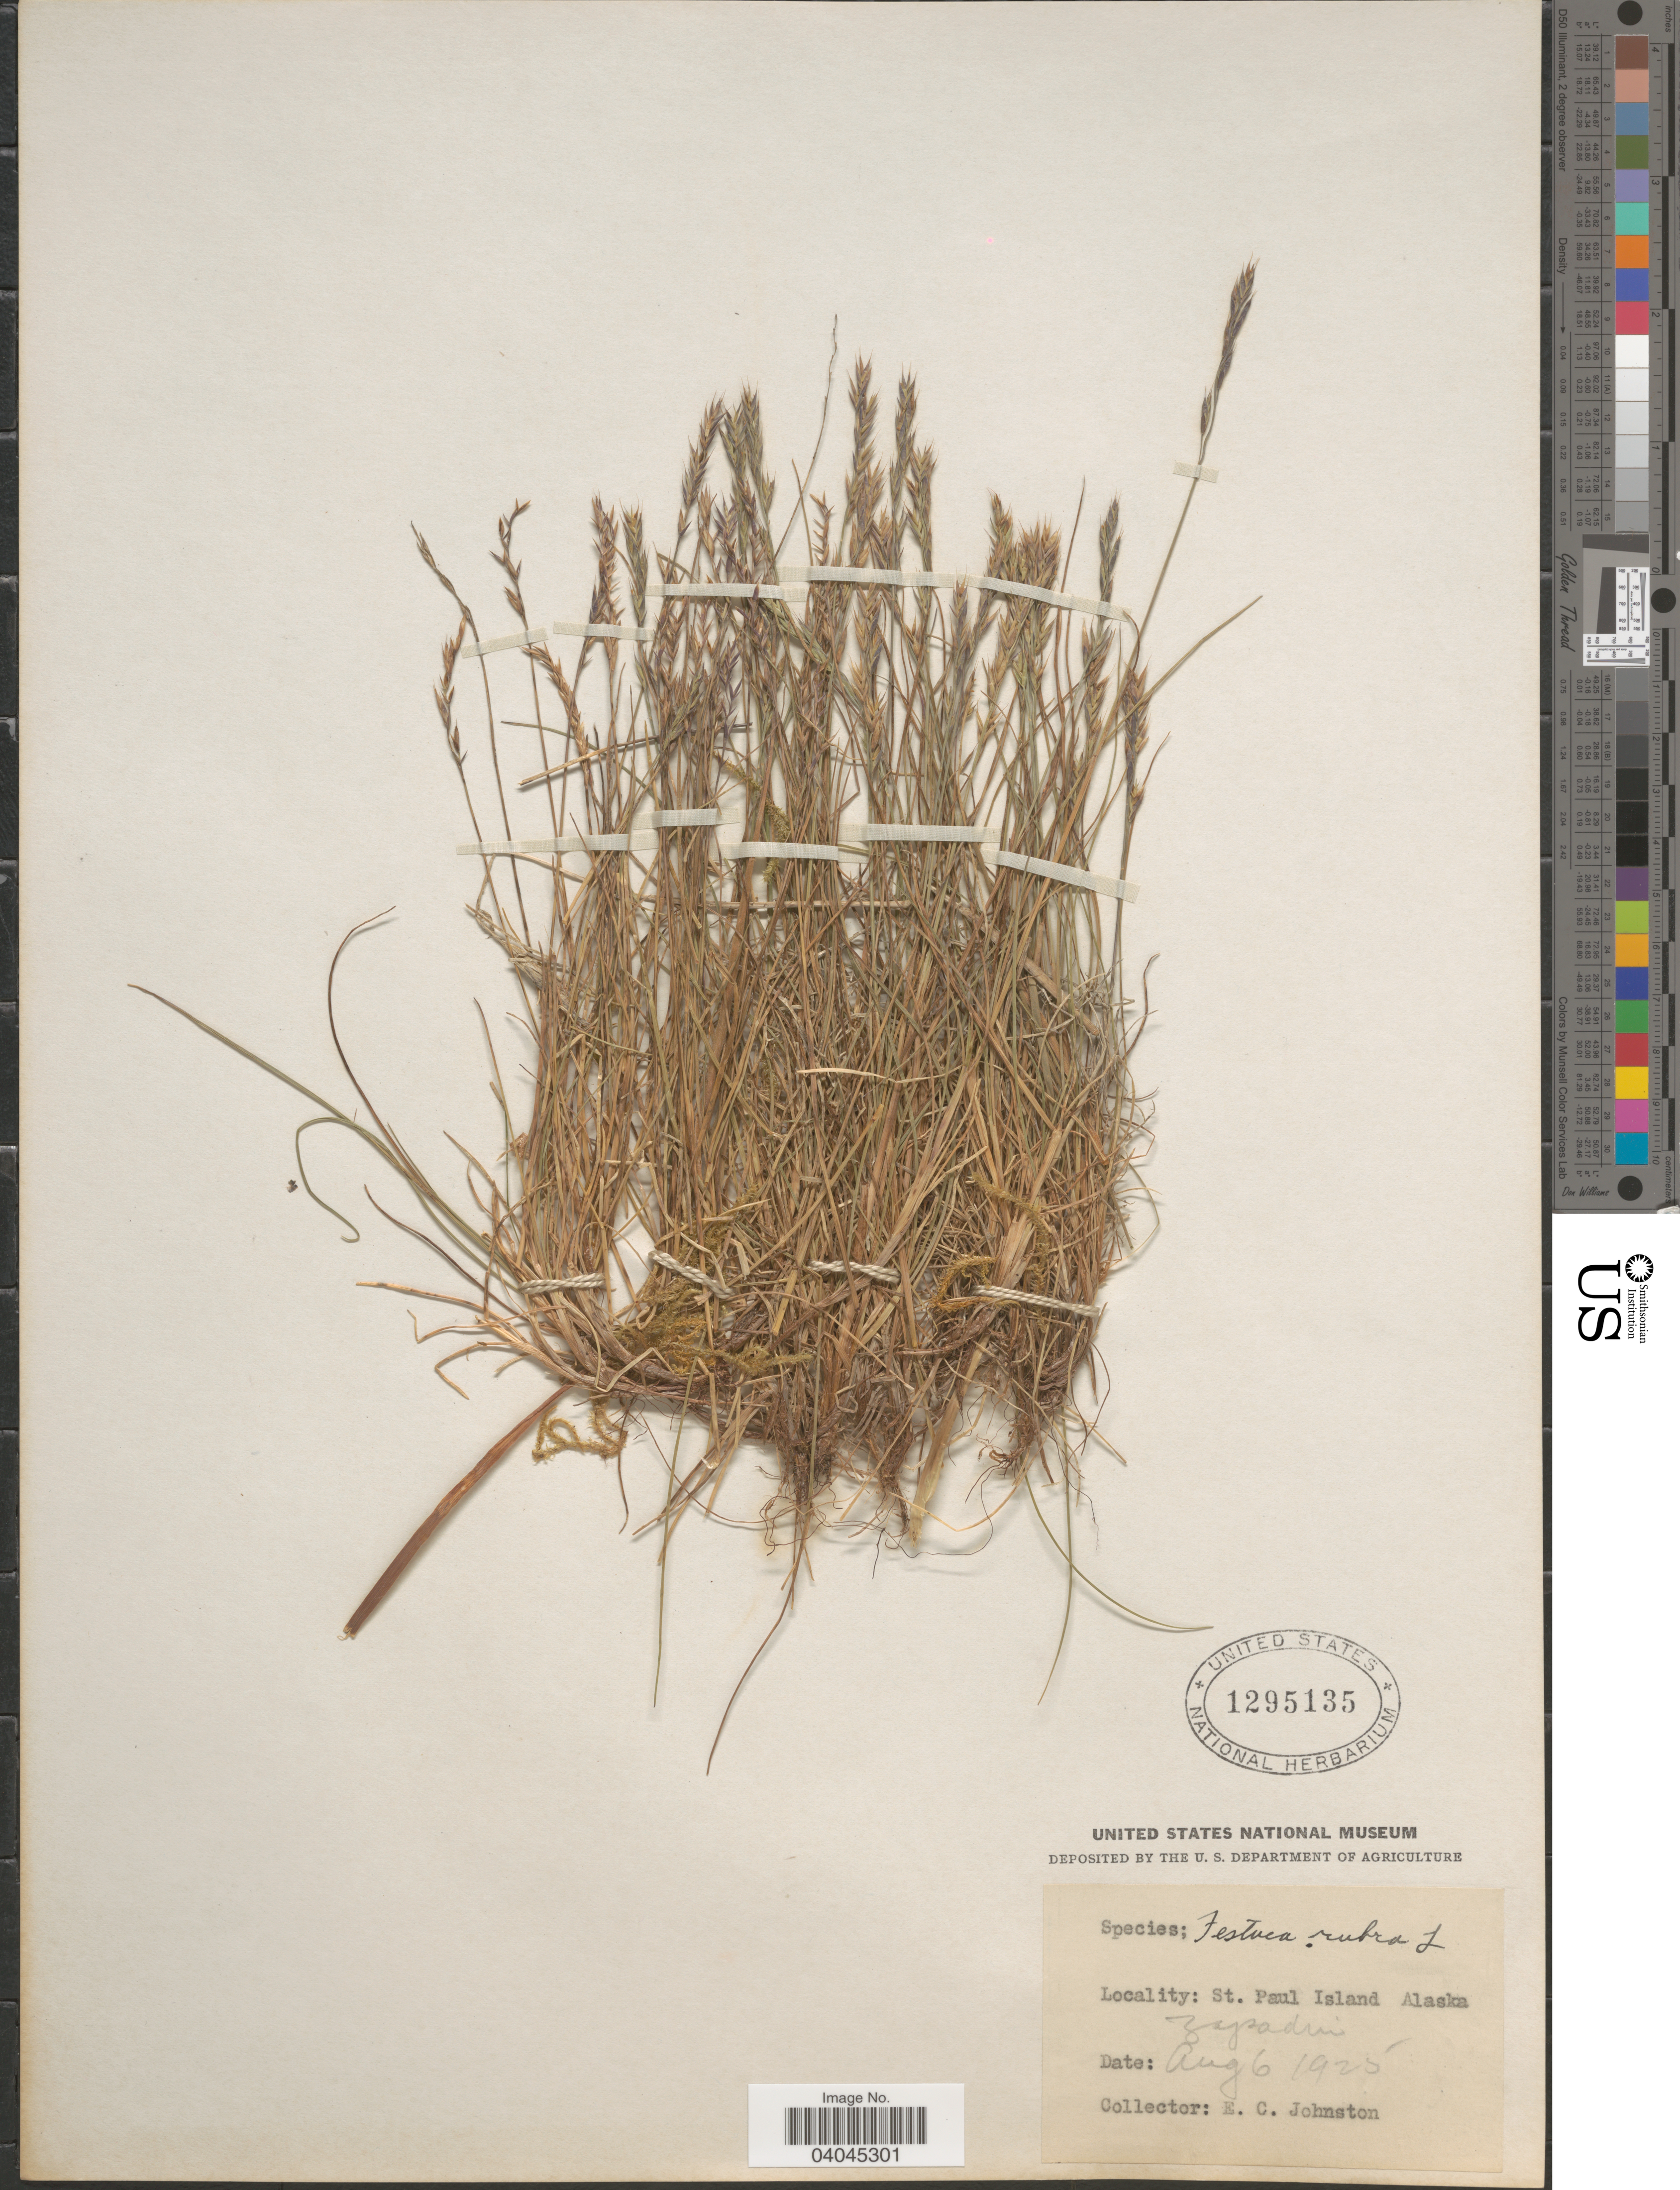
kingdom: Plantae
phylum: Tracheophyta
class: Liliopsida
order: Poales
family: Poaceae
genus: Festuca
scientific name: Festuca rubra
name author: L.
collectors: E. C. Johnston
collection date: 1925-08-06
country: United States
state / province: Alaska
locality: St. Paul Island.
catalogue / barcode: US 1295135